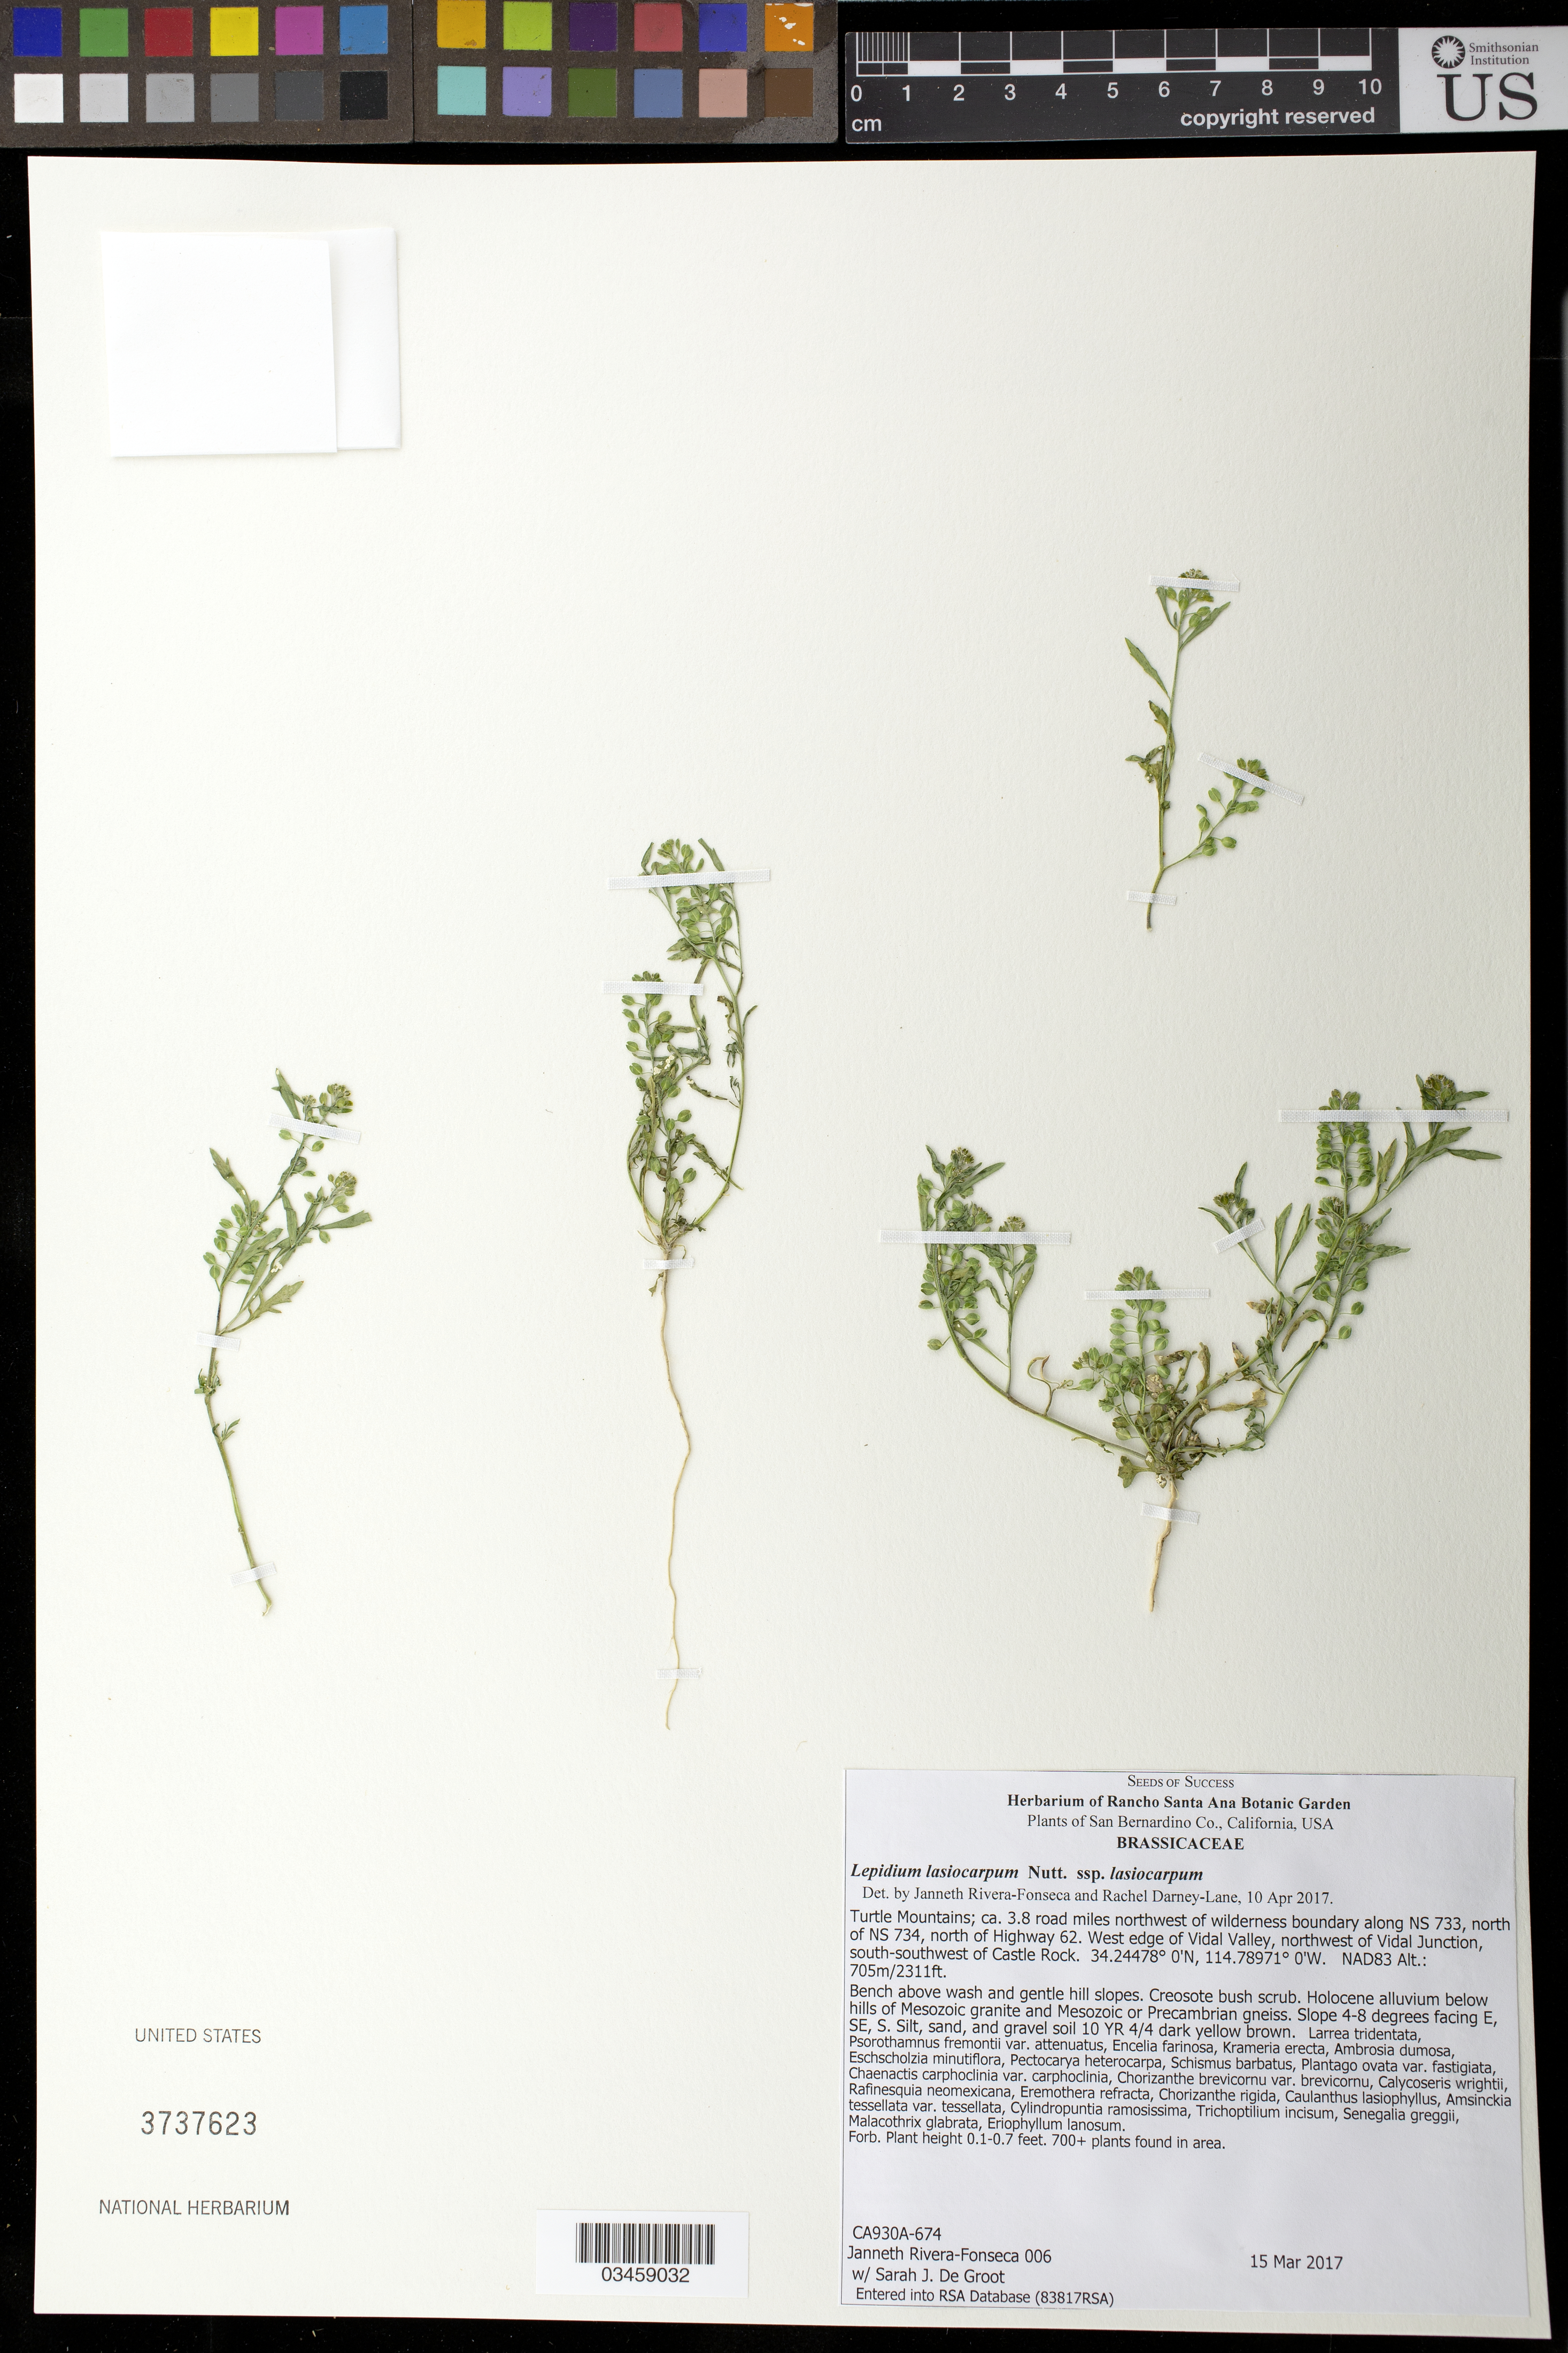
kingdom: Plantae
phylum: Tracheophyta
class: Magnoliopsida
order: Brassicales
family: Brassicaceae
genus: Lepidium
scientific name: Lepidium lasiocarpum subsp. lasiocarpum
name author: Nutt.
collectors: J. Rivera-Fonseca & S. De Groot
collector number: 006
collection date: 2017-03-15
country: United States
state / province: California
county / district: San Bernardino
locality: Turtle Mts, 3.8 road mi. NW of wilderness boundary along NS 733, N of NS 734, N of Hwy 62, W edge of Vidal Valley, NW of Vidal Jct, SSW of Castle Rock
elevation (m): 704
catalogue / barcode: US 3737623